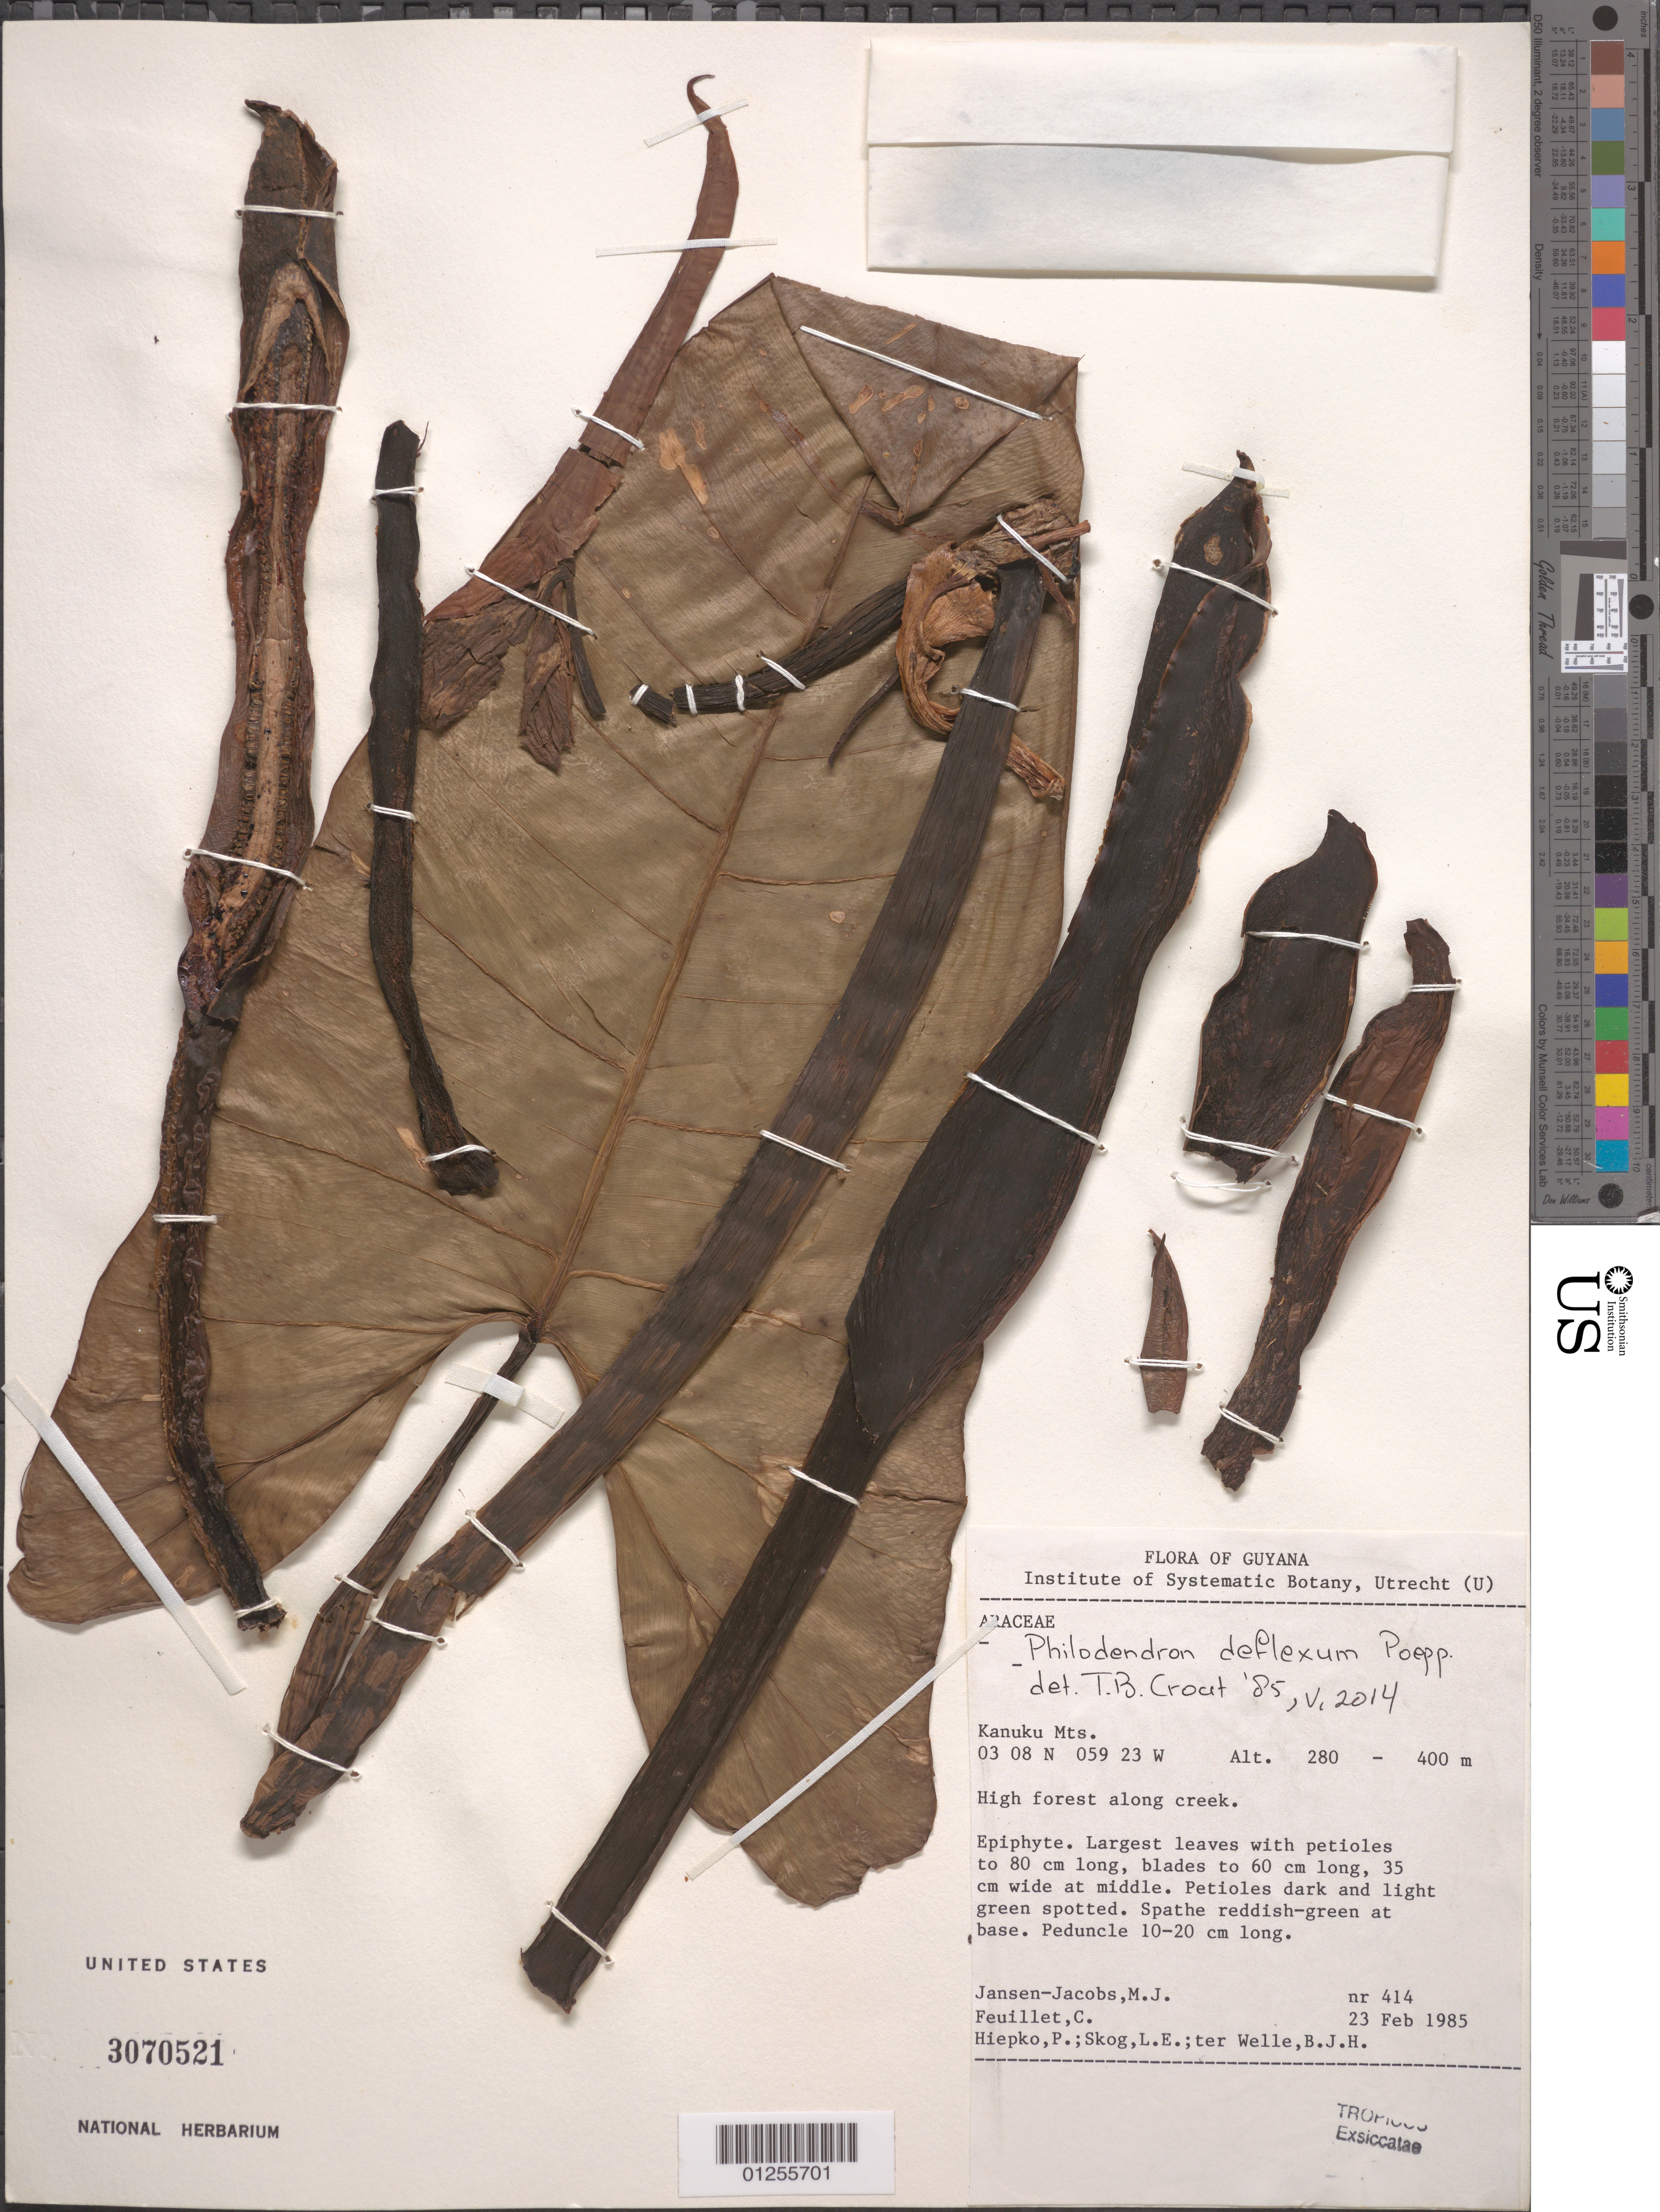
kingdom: Plantae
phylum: Tracheophyta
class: Liliopsida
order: Alismatales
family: Araceae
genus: Philodendron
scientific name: Philodendron deflexum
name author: Poepp. ex Schott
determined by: Croat, Thomas B., Missouri Botanical Garden (MO)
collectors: M. J. Jansen-Jacobs, C. Feuillet, P. H. Hiepko, L. E. Skog & B. Welle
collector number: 414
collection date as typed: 23 Feb 1985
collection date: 1985-02-23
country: Guyana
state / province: Rupununi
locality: Kanuku Mt.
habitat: High forest along creek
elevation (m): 280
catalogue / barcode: US 3070521